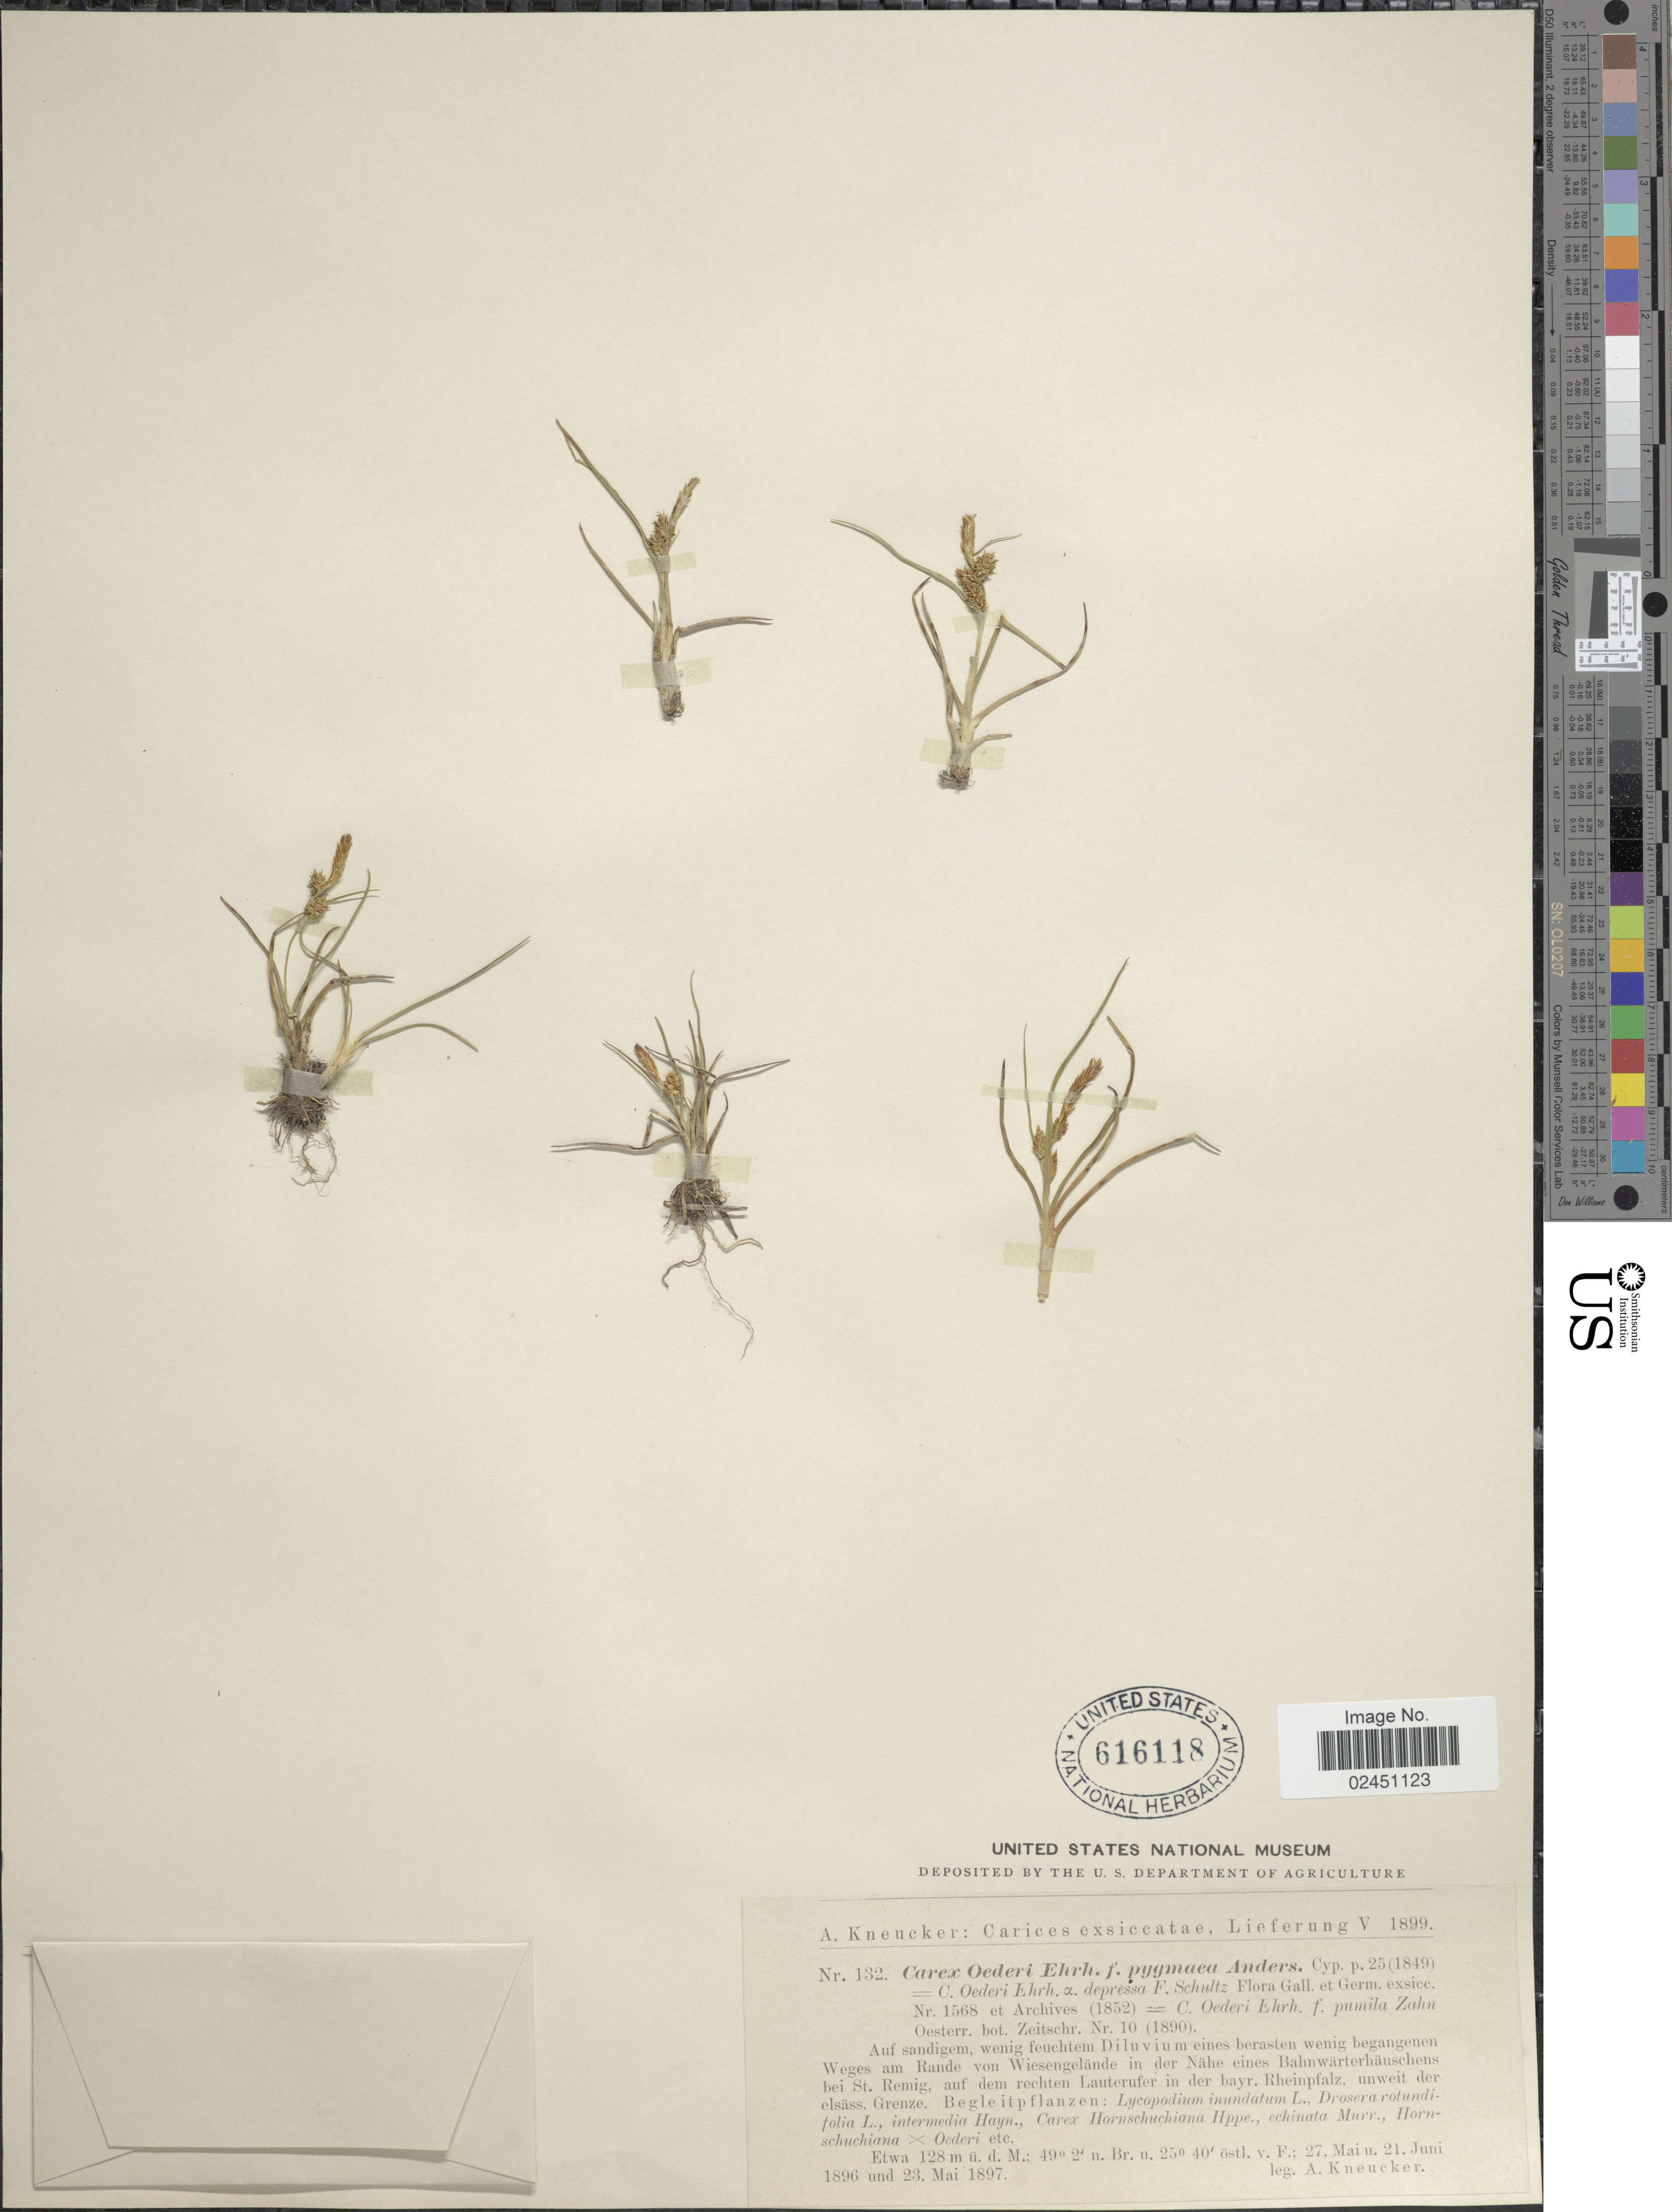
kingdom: Plantae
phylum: Tracheophyta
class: Liliopsida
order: Poales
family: Cyperaceae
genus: Carex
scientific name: Carex oederi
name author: Retz.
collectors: A. Kneucker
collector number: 132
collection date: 1896-05-27/1897-05-23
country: Germany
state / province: Rhineland-Palatinate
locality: Auf sandigem wenig feuchtem berasten wenig begangenen Weges am Rande von Wiesengelande in der Nahe eines Bahnwarterhauschens bei St. Remig, auf dem rechten Lauterufer in der bayr. Rheinpfalz, unweit der elsass.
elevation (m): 128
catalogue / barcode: US 616118